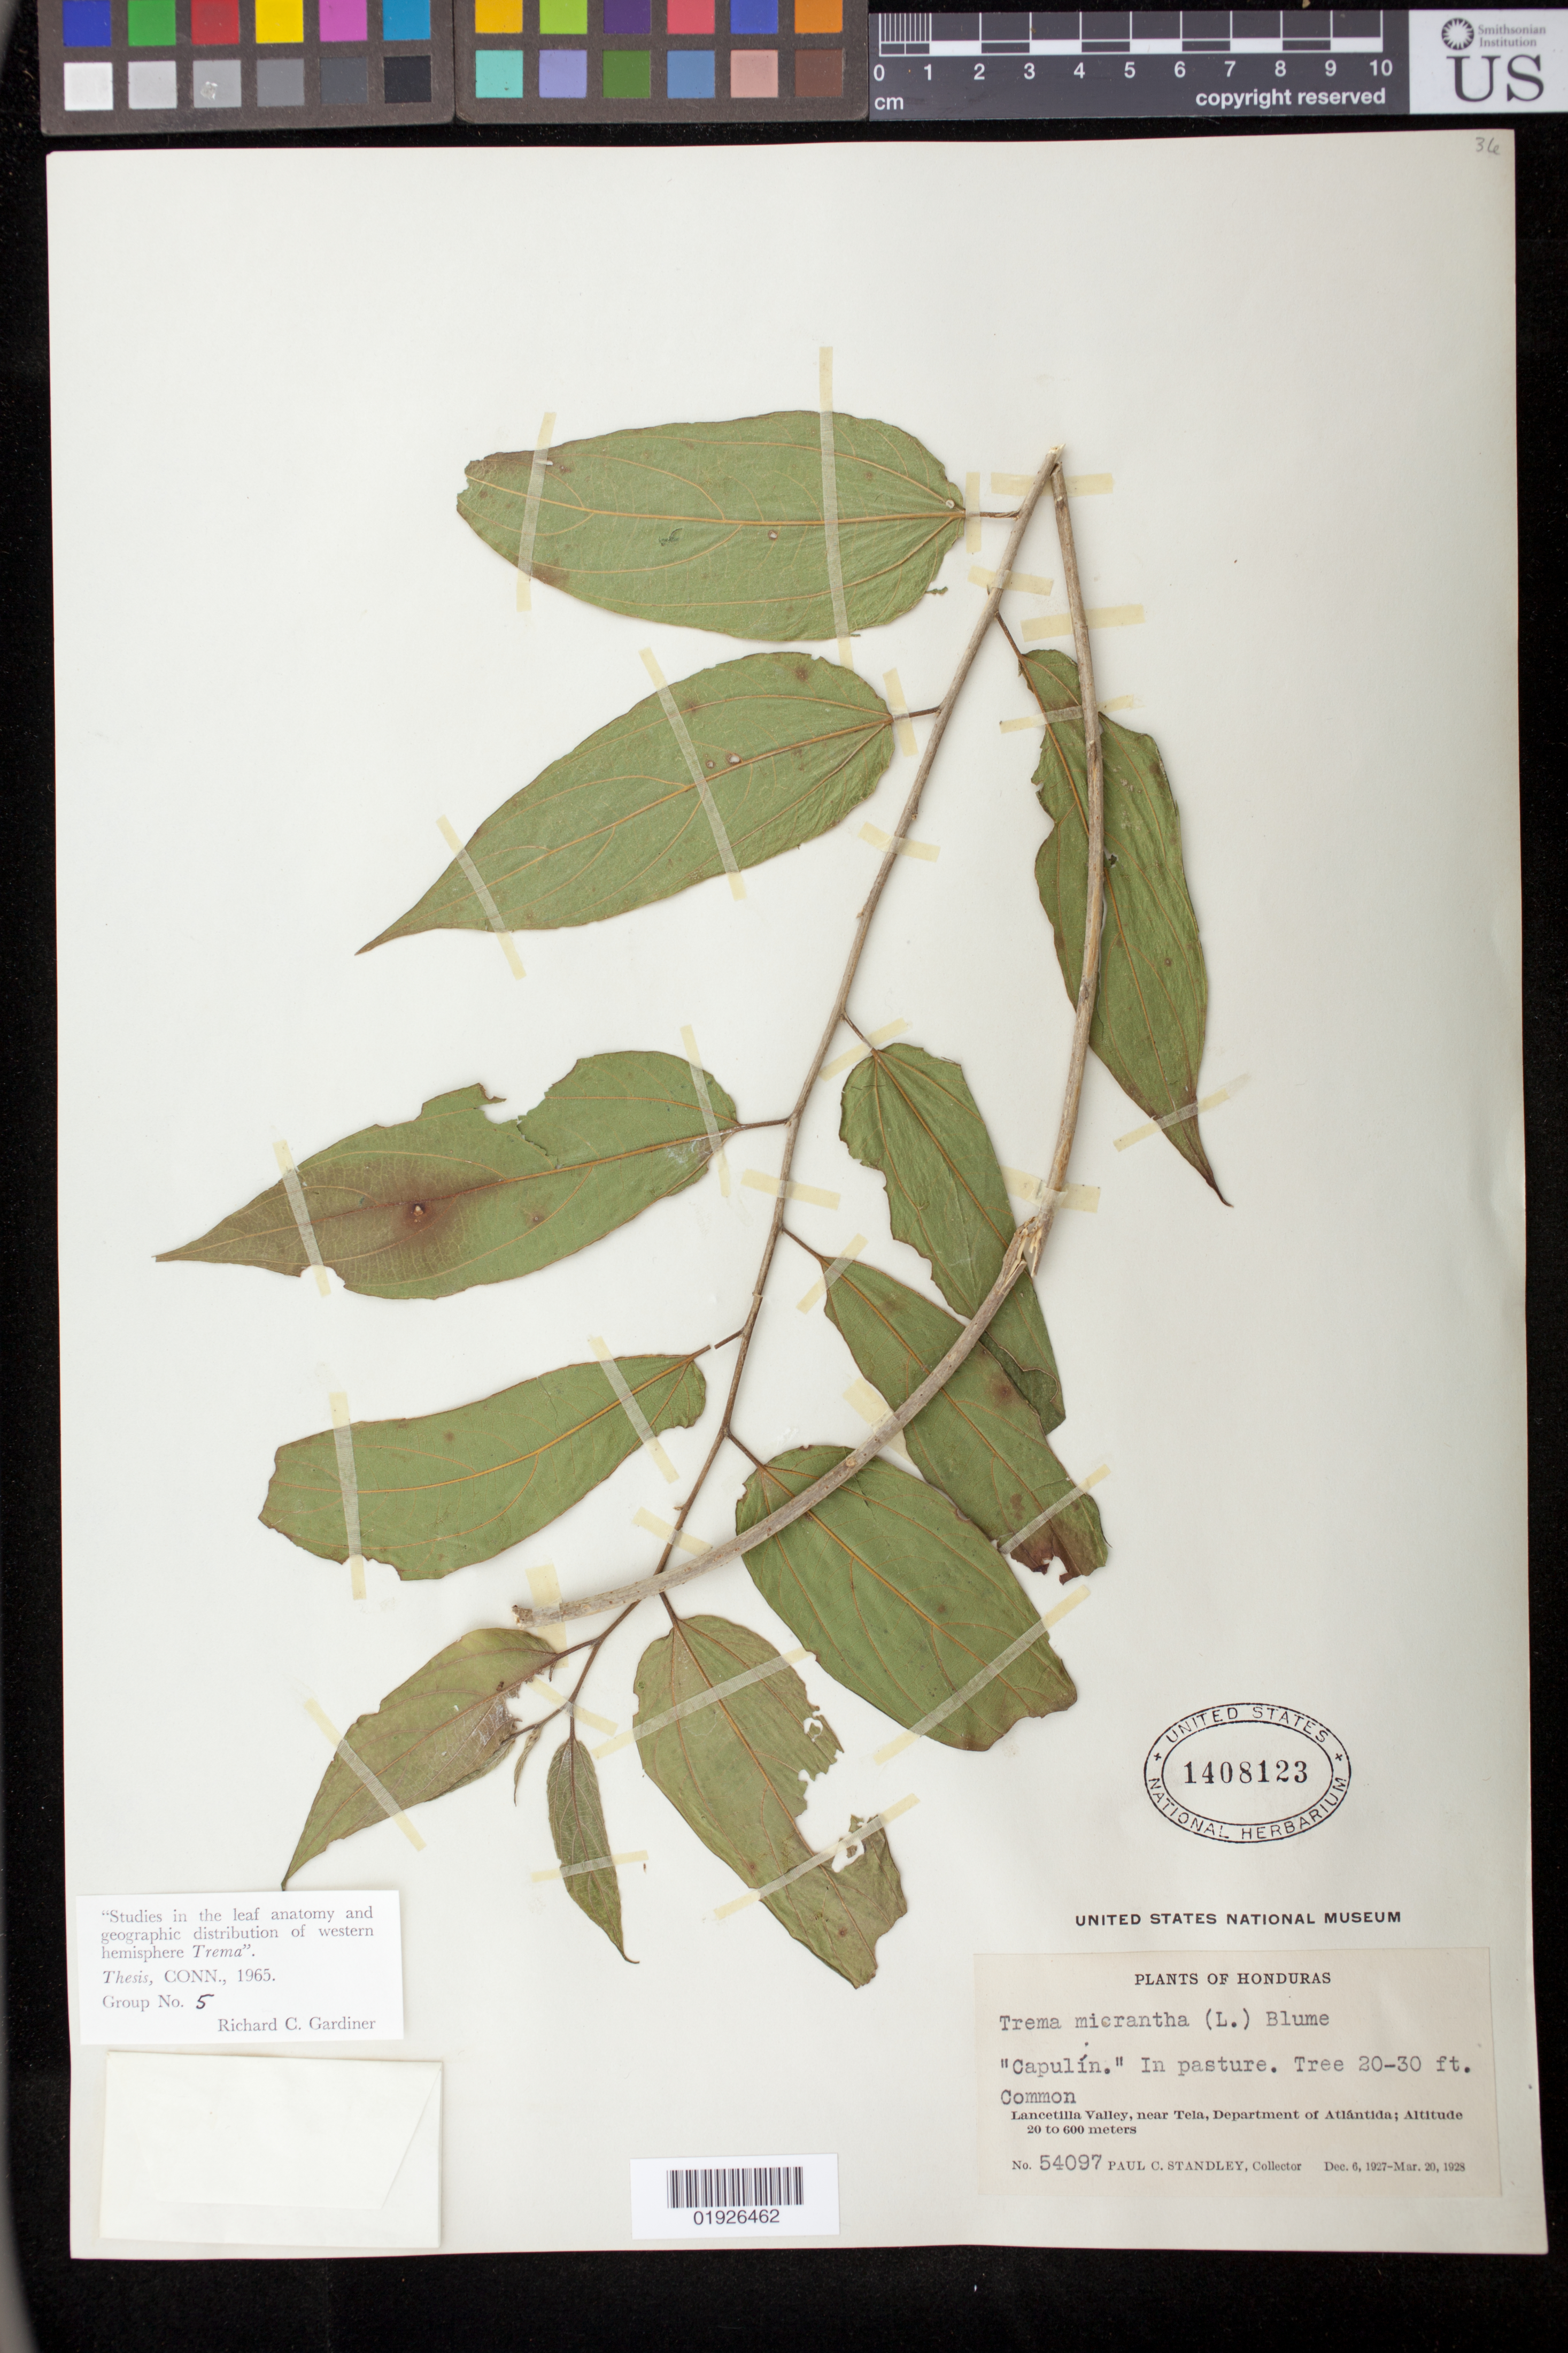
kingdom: Plantae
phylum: Tracheophyta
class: Magnoliopsida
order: Rosales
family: Cannabaceae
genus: Trema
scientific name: Trema micranthum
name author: (L.) Blume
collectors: P. C. Standley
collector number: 54097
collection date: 1927-12-06/1928-03-20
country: Honduras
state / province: Atlántida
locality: Lancetilla Valley, near Tela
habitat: In pasture.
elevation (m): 20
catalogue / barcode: US 1408123